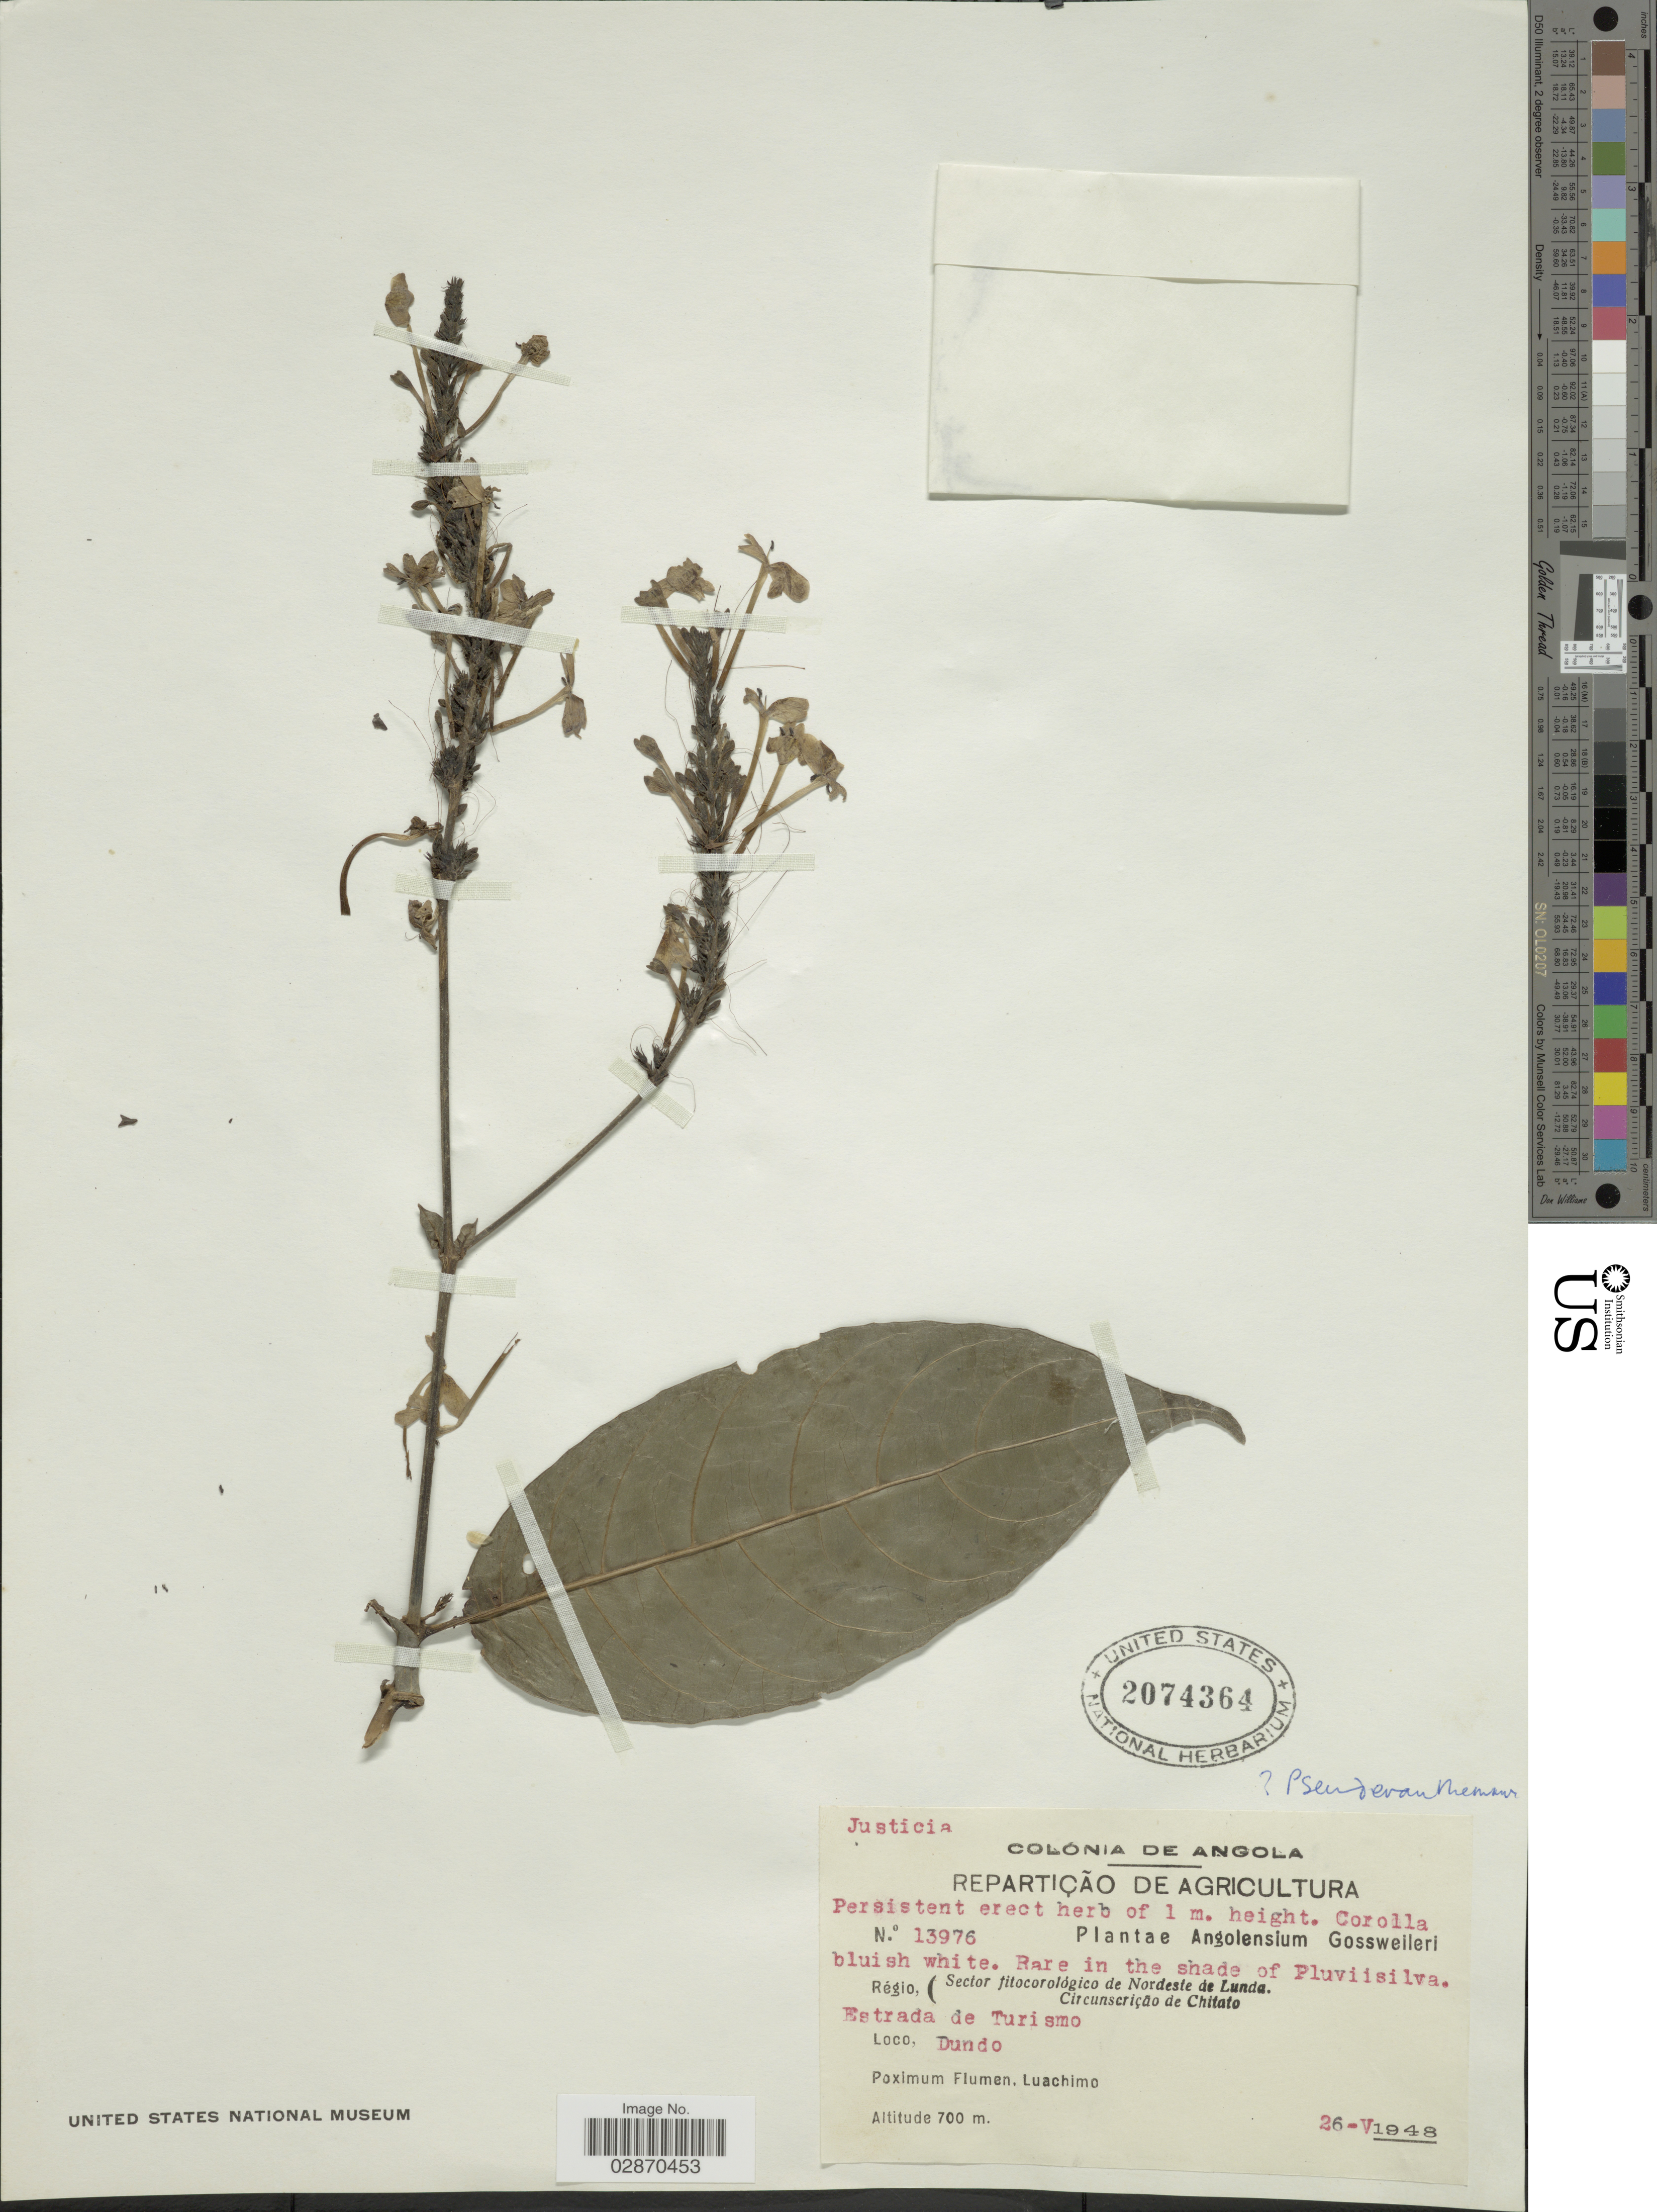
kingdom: Plantae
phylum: Tracheophyta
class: Magnoliopsida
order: Lamiales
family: Acanthaceae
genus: Pseuderanthemum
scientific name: Pseuderanthemum sp.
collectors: -. Gossweiler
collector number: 13976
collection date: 1948-05-26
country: Angola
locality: Régio, (Sector fitocorológico de Nordeste de Lunda. Circunscrição de Chitato. Estrada de Turismo. Loco, Dundo. Proximum Flumen, Luachimo.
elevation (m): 700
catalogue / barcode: US 2074364